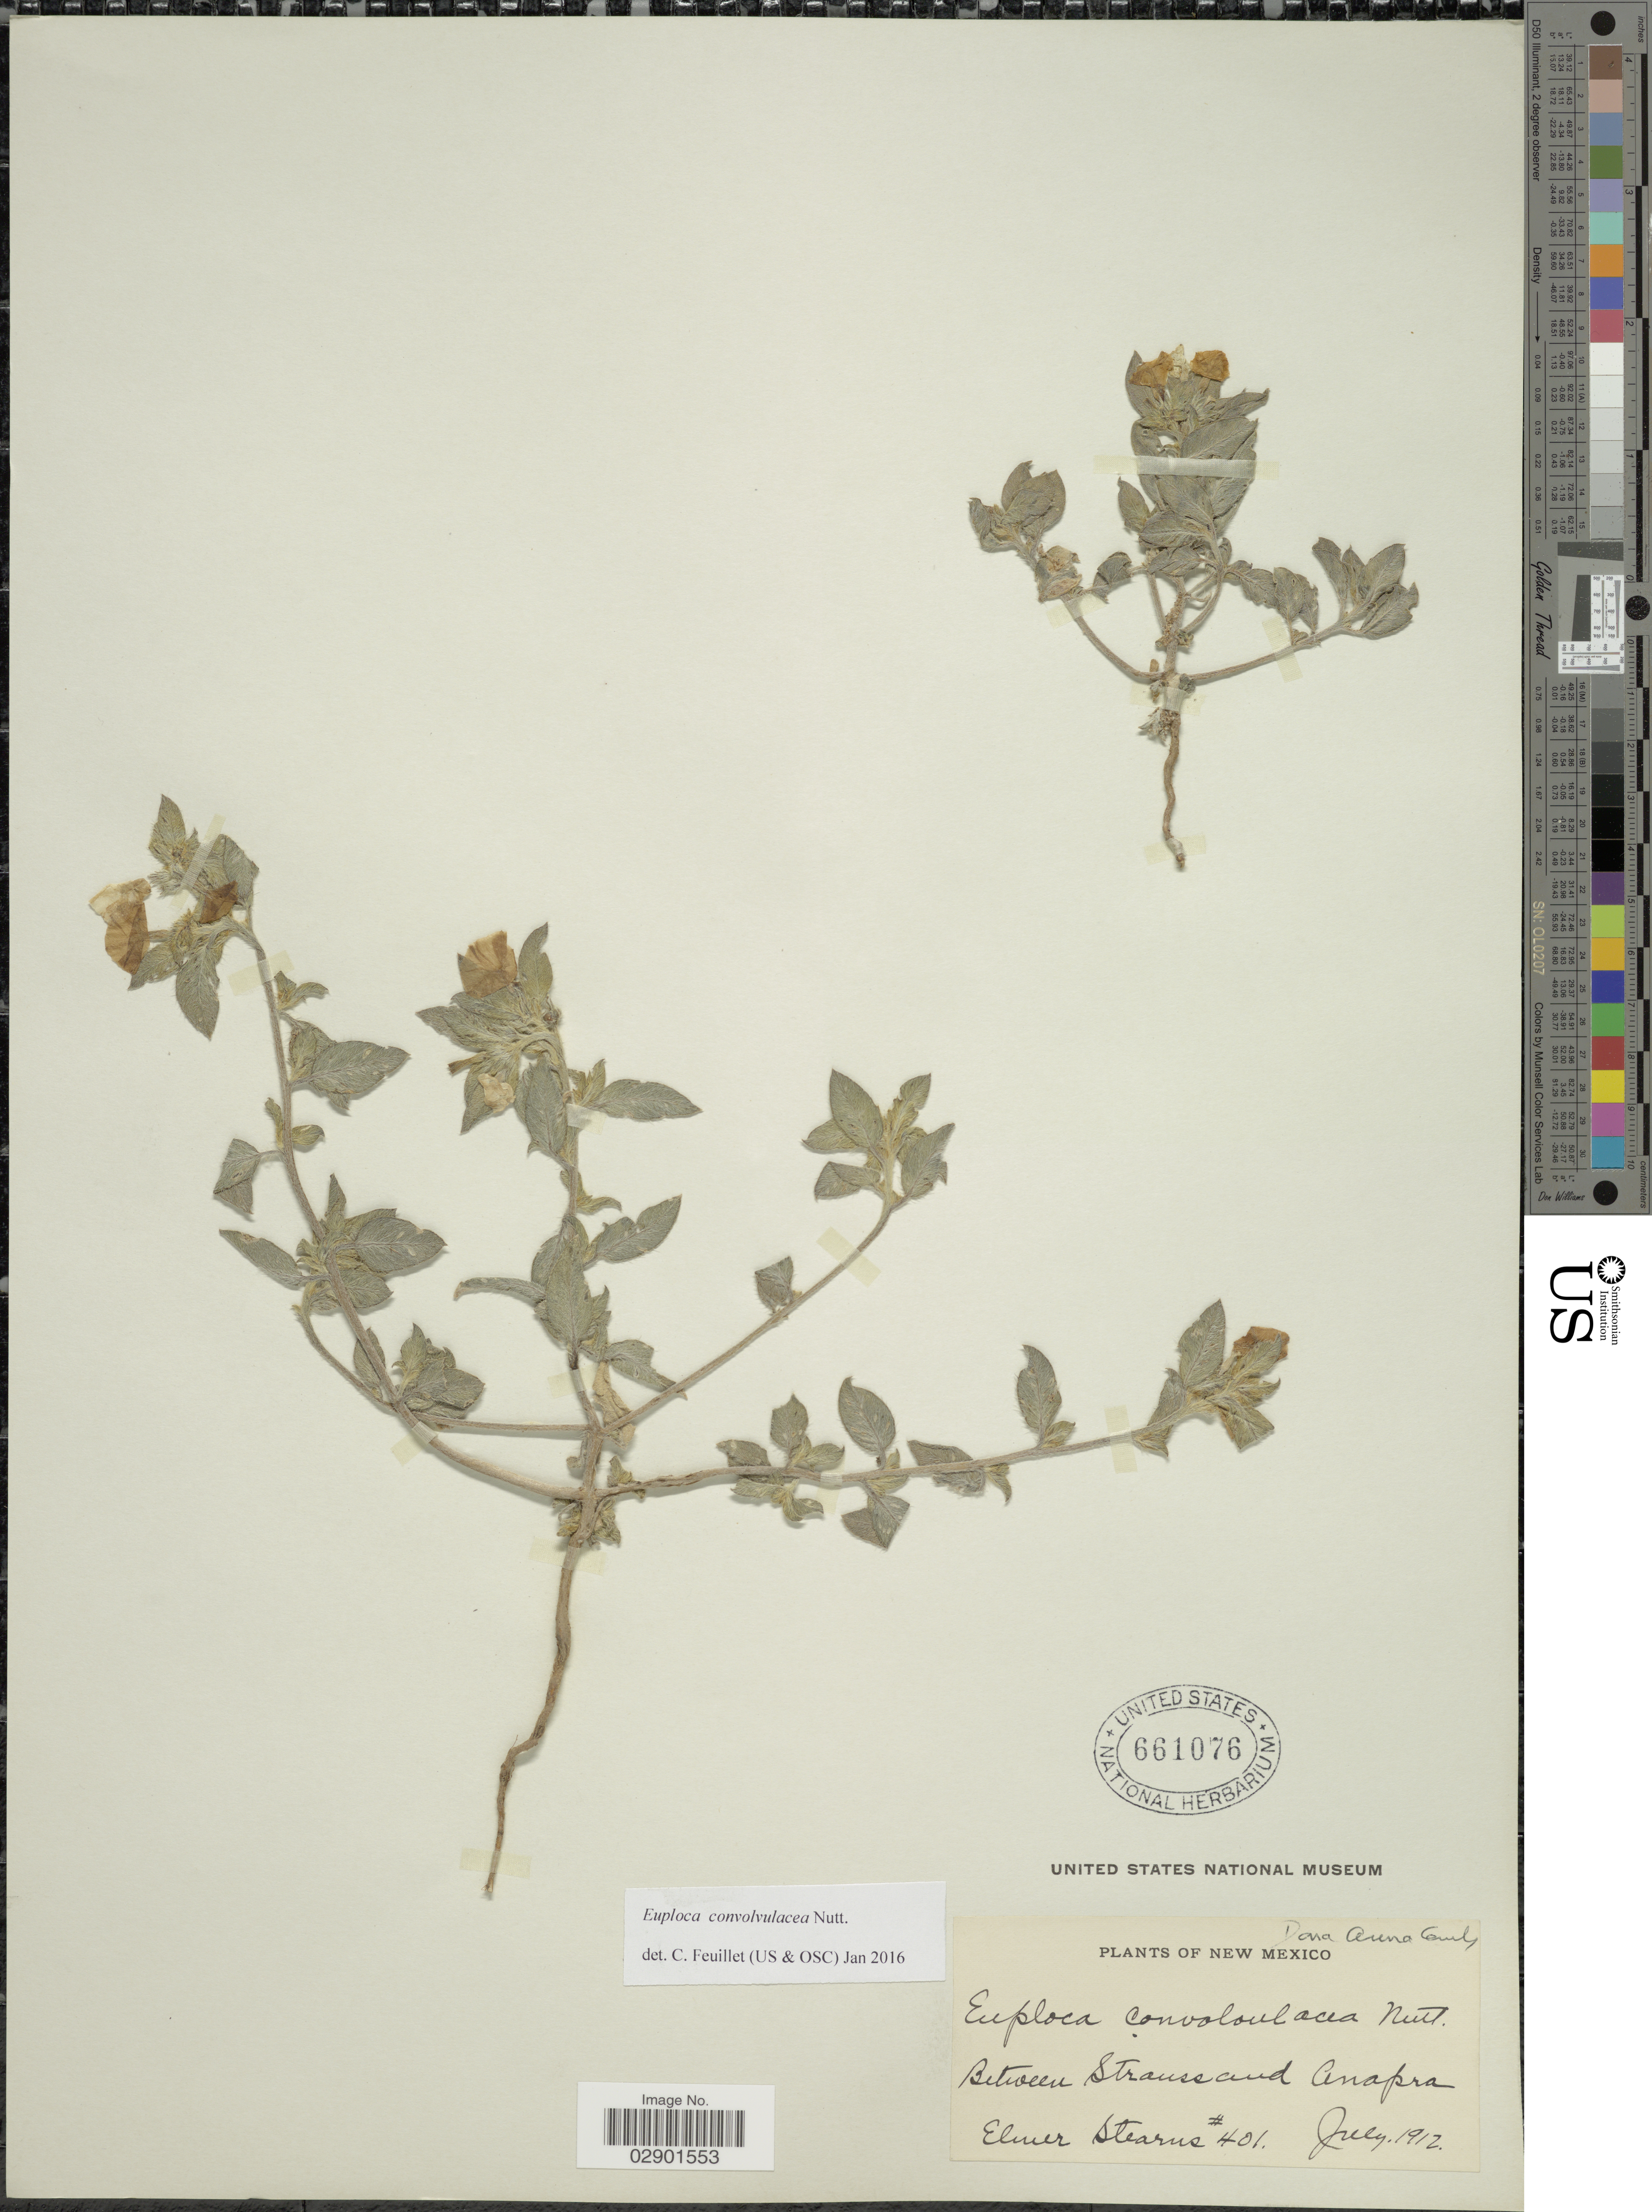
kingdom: Plantae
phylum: Tracheophyta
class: Magnoliopsida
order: Boraginales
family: Heliotropiaceae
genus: Euploca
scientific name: Euploca convolvulacea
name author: Nutt.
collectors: E. Stearns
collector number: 401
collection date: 1912-07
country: United States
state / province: New Mexico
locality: Dona Arena County. Between Straussand Anapra.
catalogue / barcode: US 661076